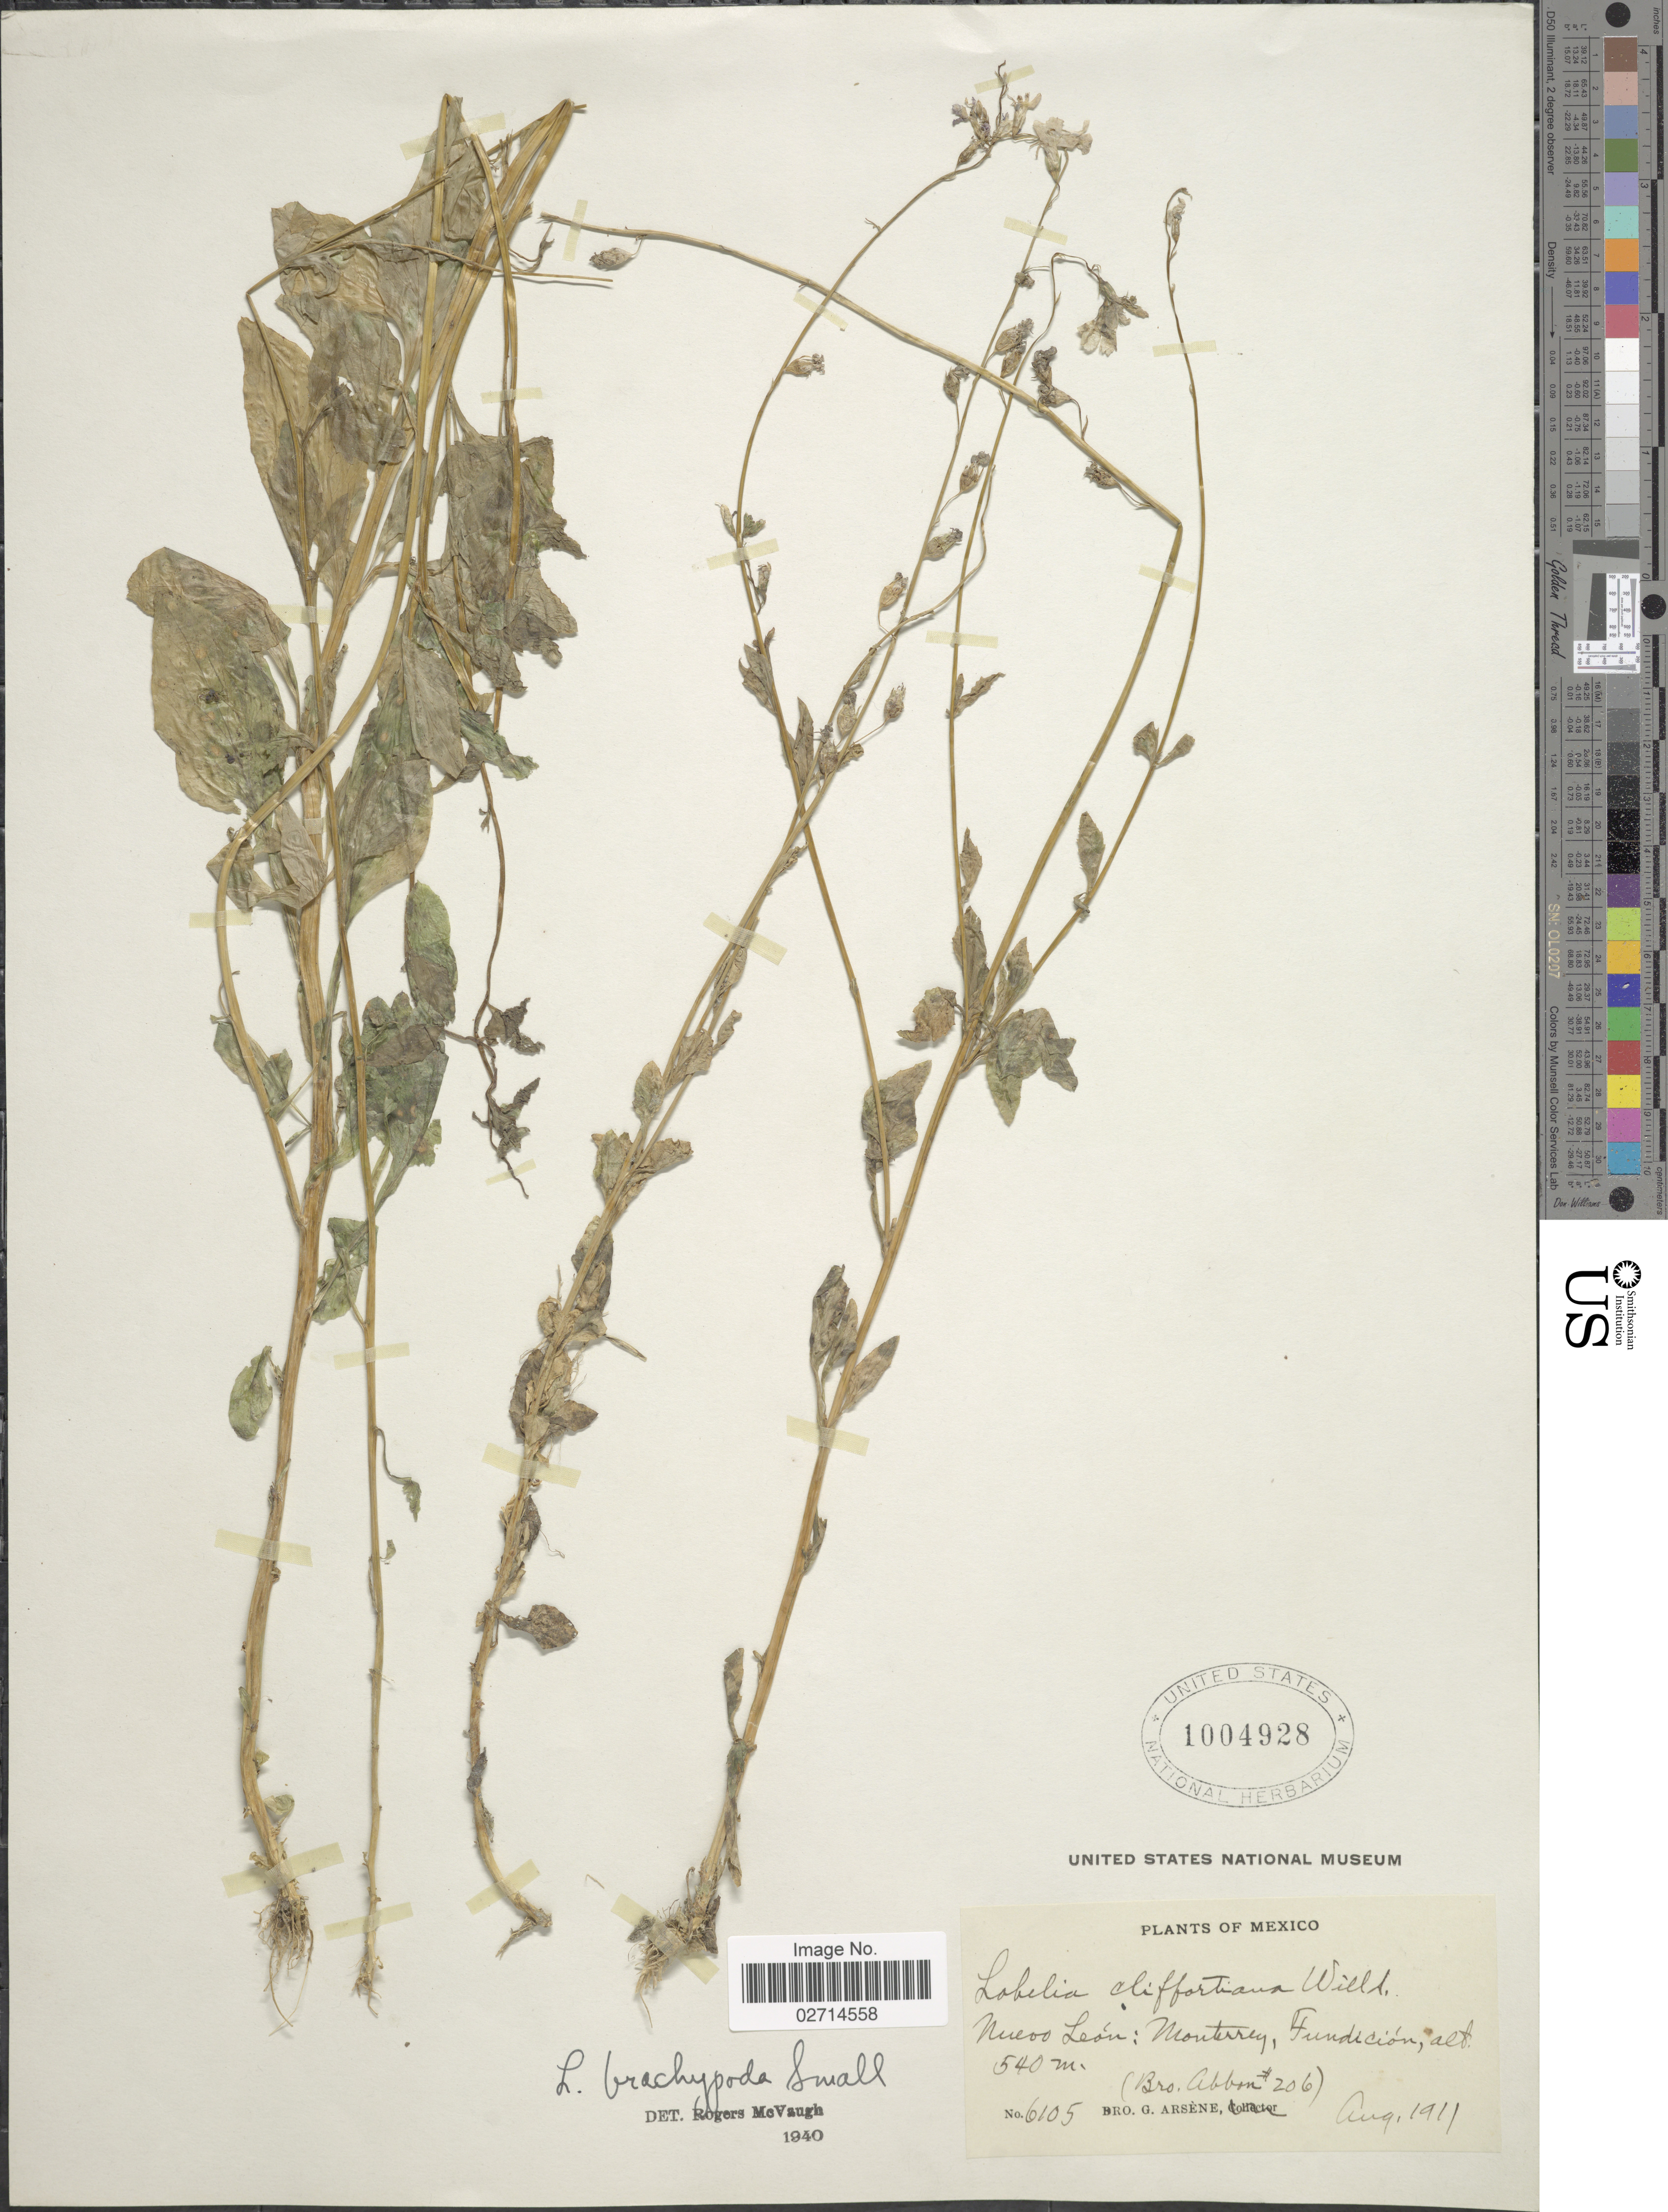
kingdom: Plantae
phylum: Tracheophyta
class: Magnoliopsida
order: Asterales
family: Campanulaceae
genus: Lobelia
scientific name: Lobelia brachypoda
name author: (A. Gray) Small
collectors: Bro. Abbon & Bro. G. Arsène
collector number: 6105/206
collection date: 1911-08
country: Mexico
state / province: Nuevo León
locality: Monterrey, Fundicion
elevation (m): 540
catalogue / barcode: US 1004928